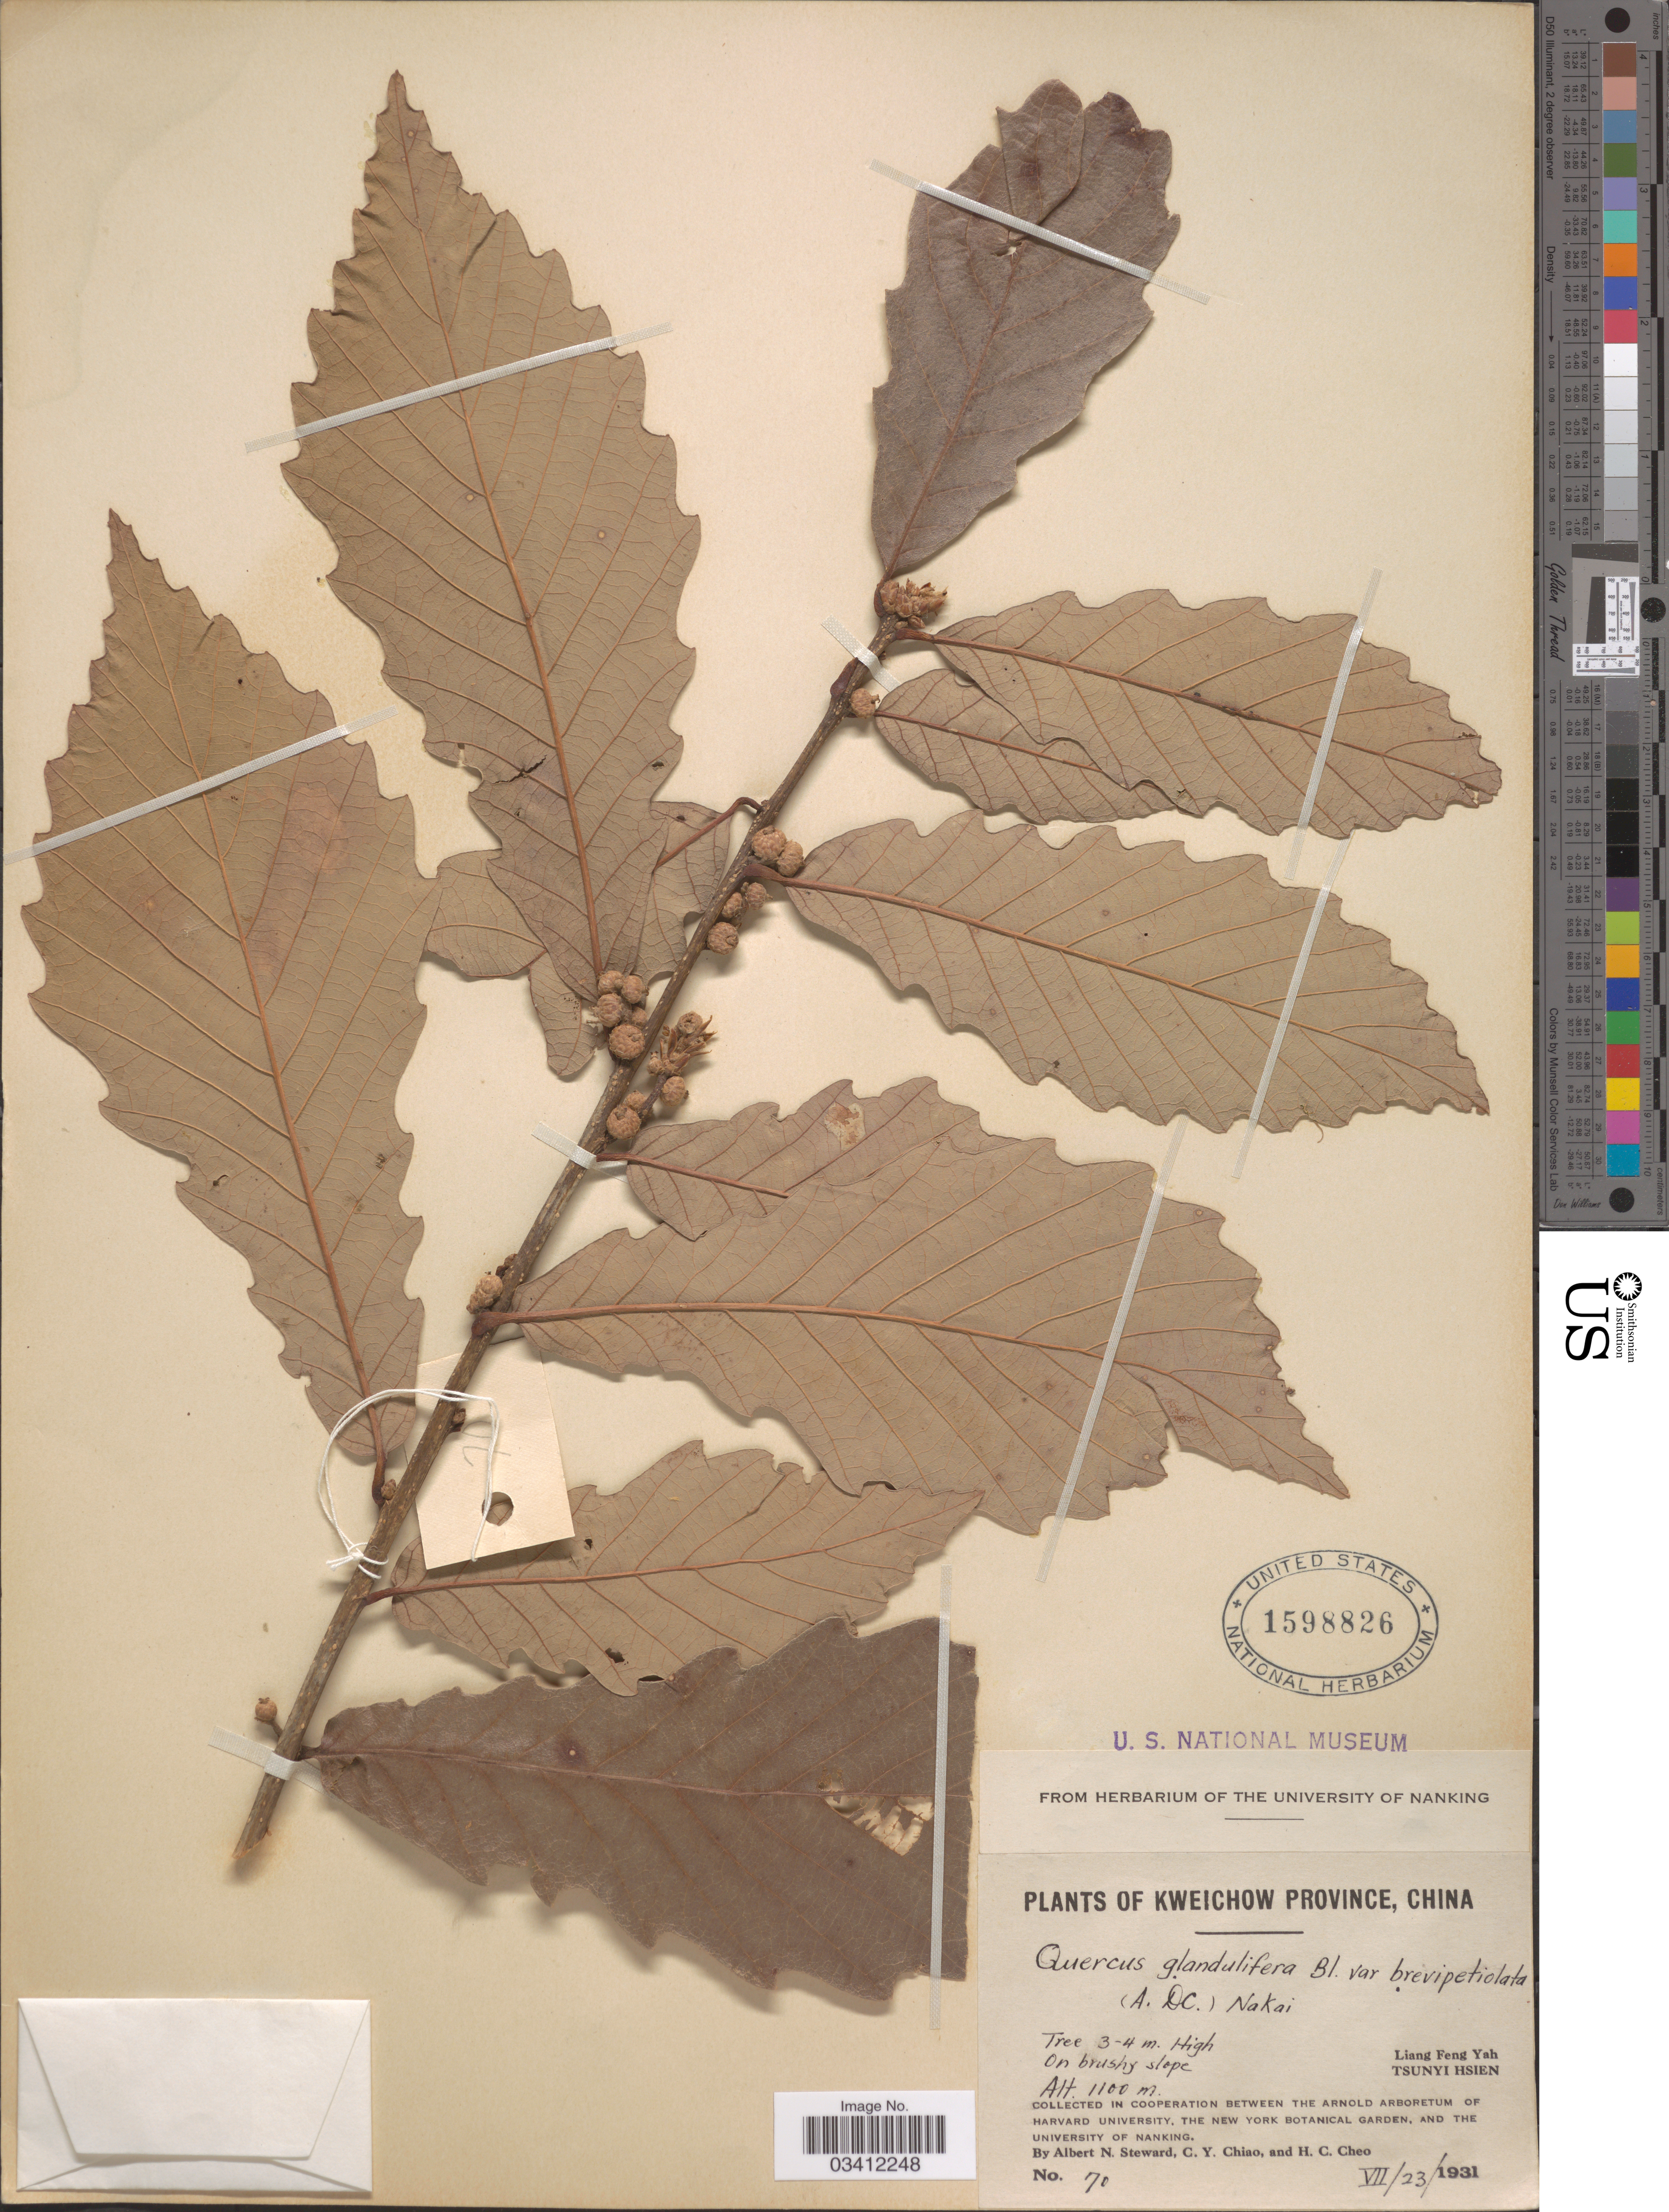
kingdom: Plantae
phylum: Tracheophyta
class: Magnoliopsida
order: Fagales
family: Fagaceae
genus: Quercus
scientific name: Quercus serrata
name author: Thunb.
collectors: A. N. Steward, C. Y. Chiao & H. Cheo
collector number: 70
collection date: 1931-07-23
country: China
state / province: Guizhou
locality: Kweichow Province. Liang Feng Yah. Tsunyi Hsien.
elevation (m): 1100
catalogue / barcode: US 1598826